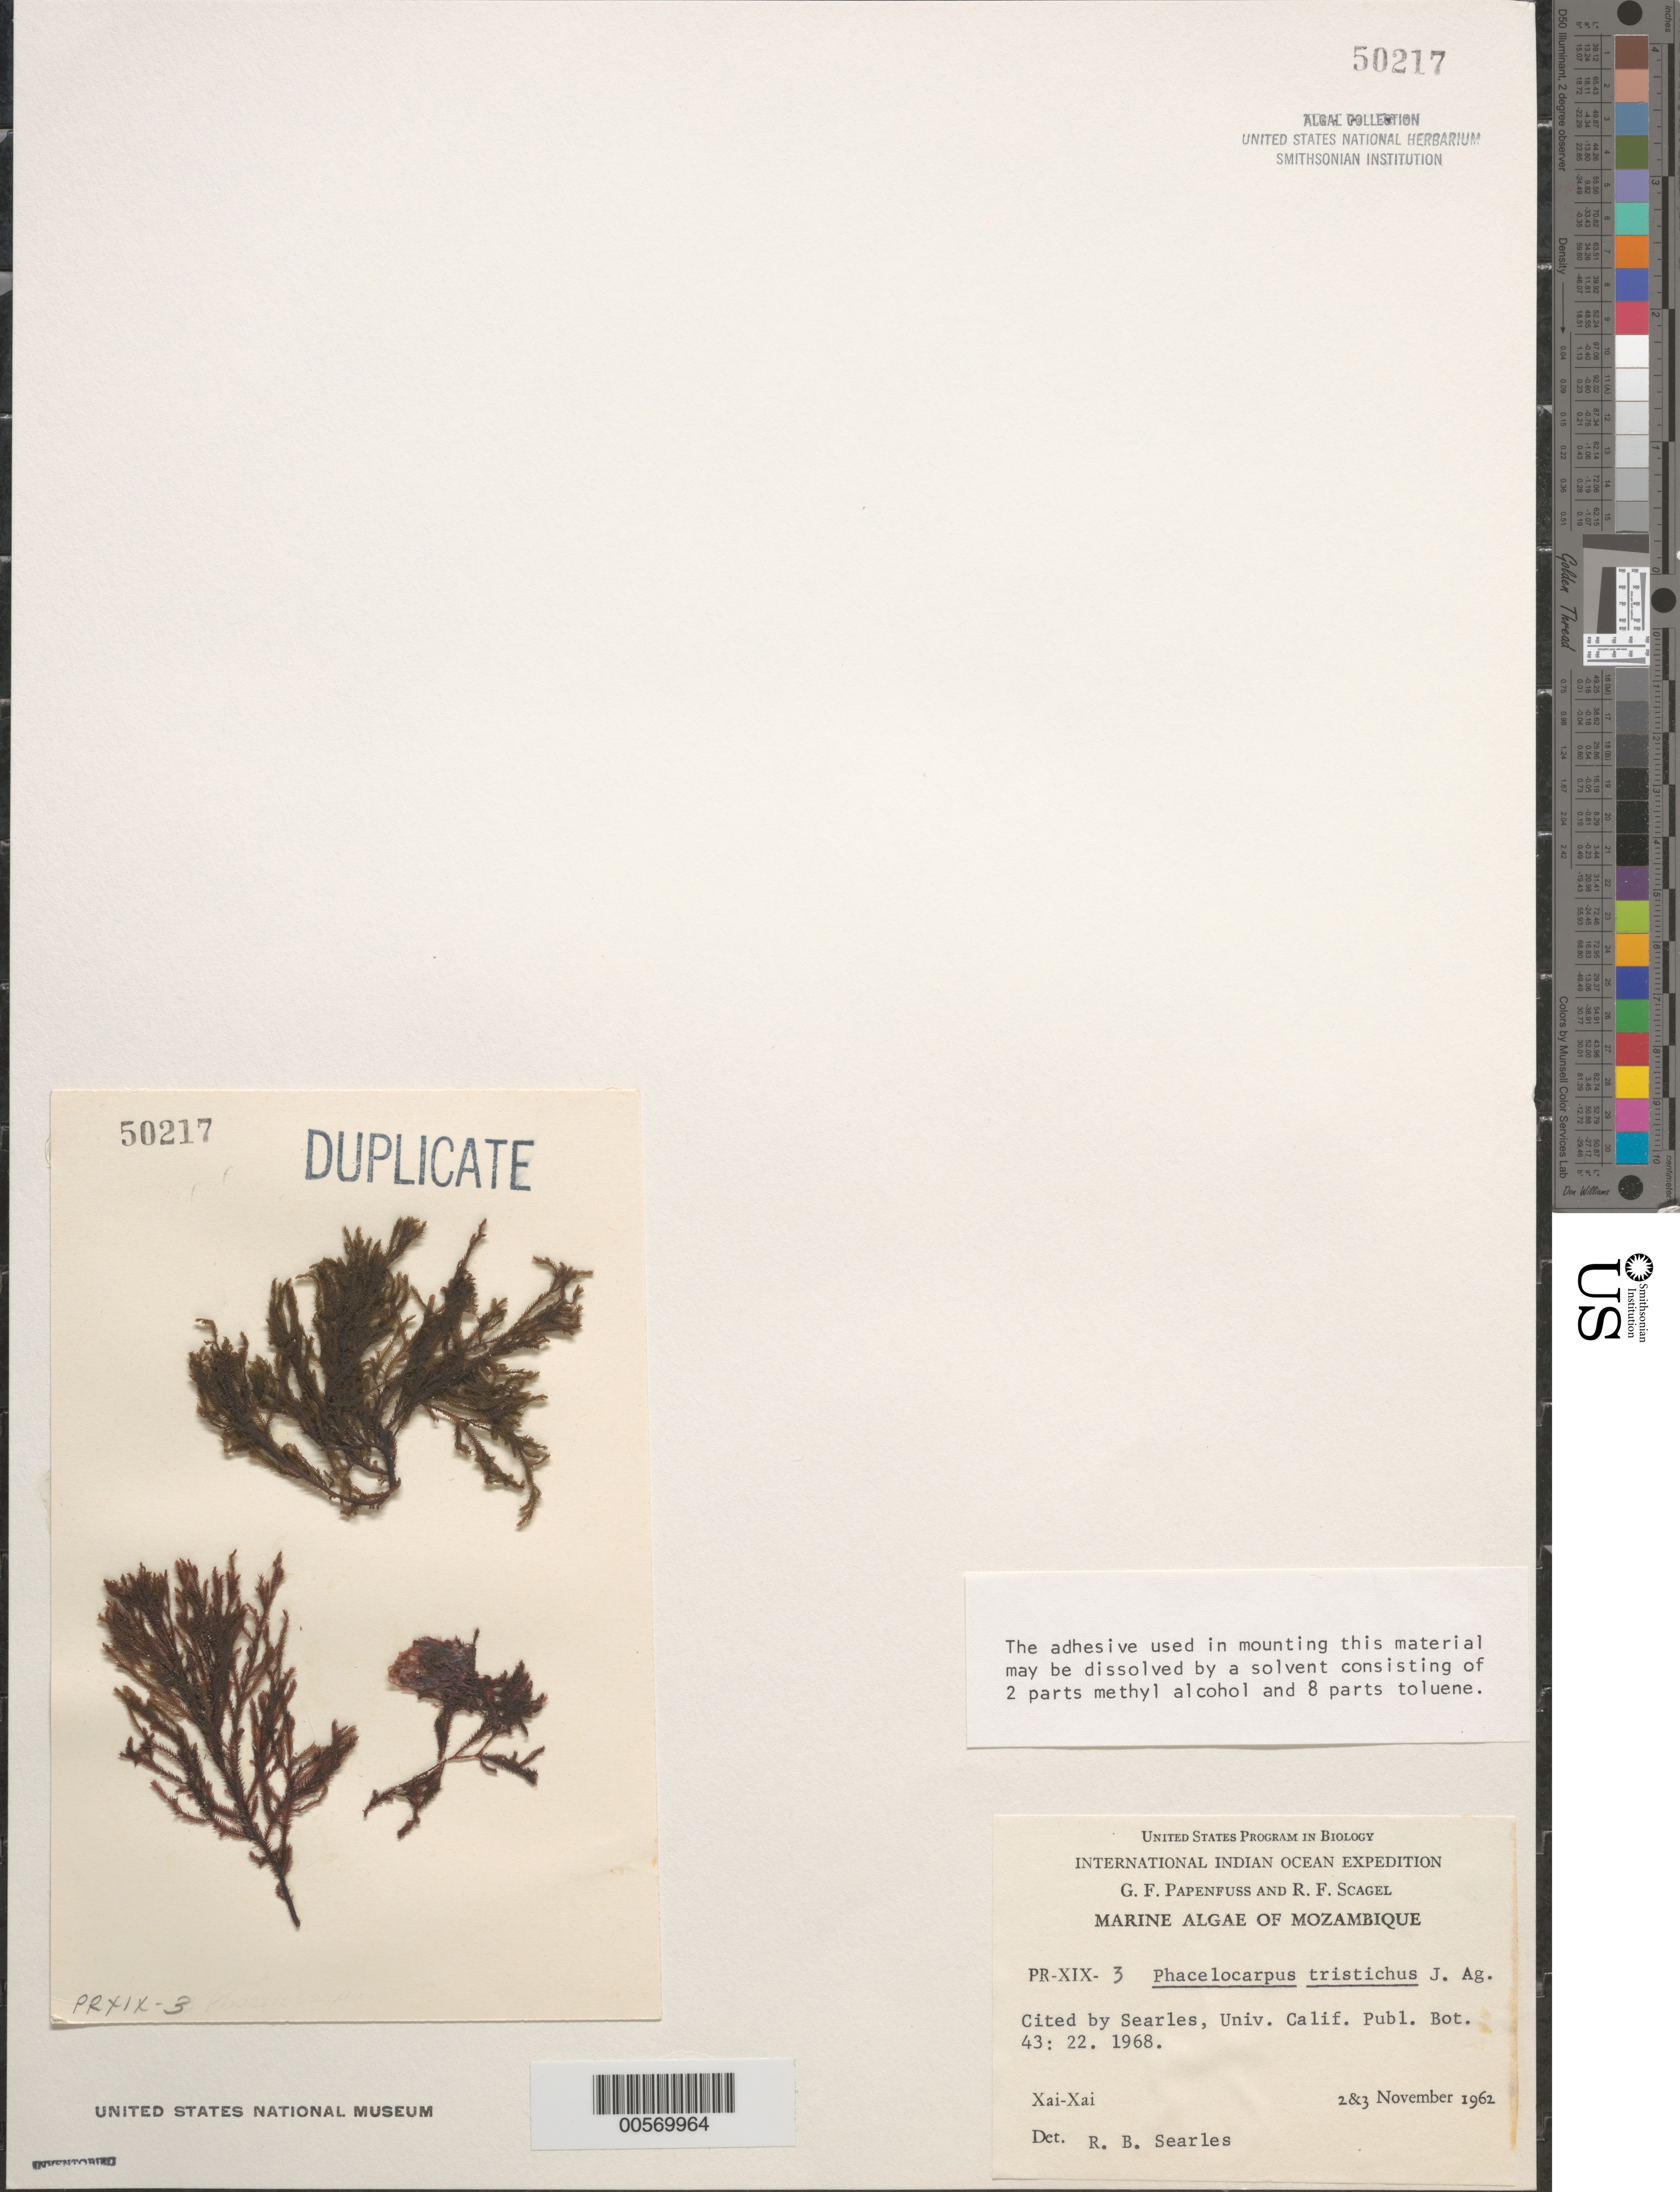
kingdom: Plantae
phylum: Rhodophyta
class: Florideophyceae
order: Gigartinales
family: Phacelocarpaceae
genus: Phacelocarpus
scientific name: Phacelocarpus tristichus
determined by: Searles, R. B.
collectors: G. Papenfuss & R. F. Scagel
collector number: PR-XIX-3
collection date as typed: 02 Nov 1962 and 03 Nov 1962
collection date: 1962-11-02,1962-11-03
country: Mozambique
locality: Xai-Xai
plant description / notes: International Indian Ocean Expedition, 1962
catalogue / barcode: US 50217